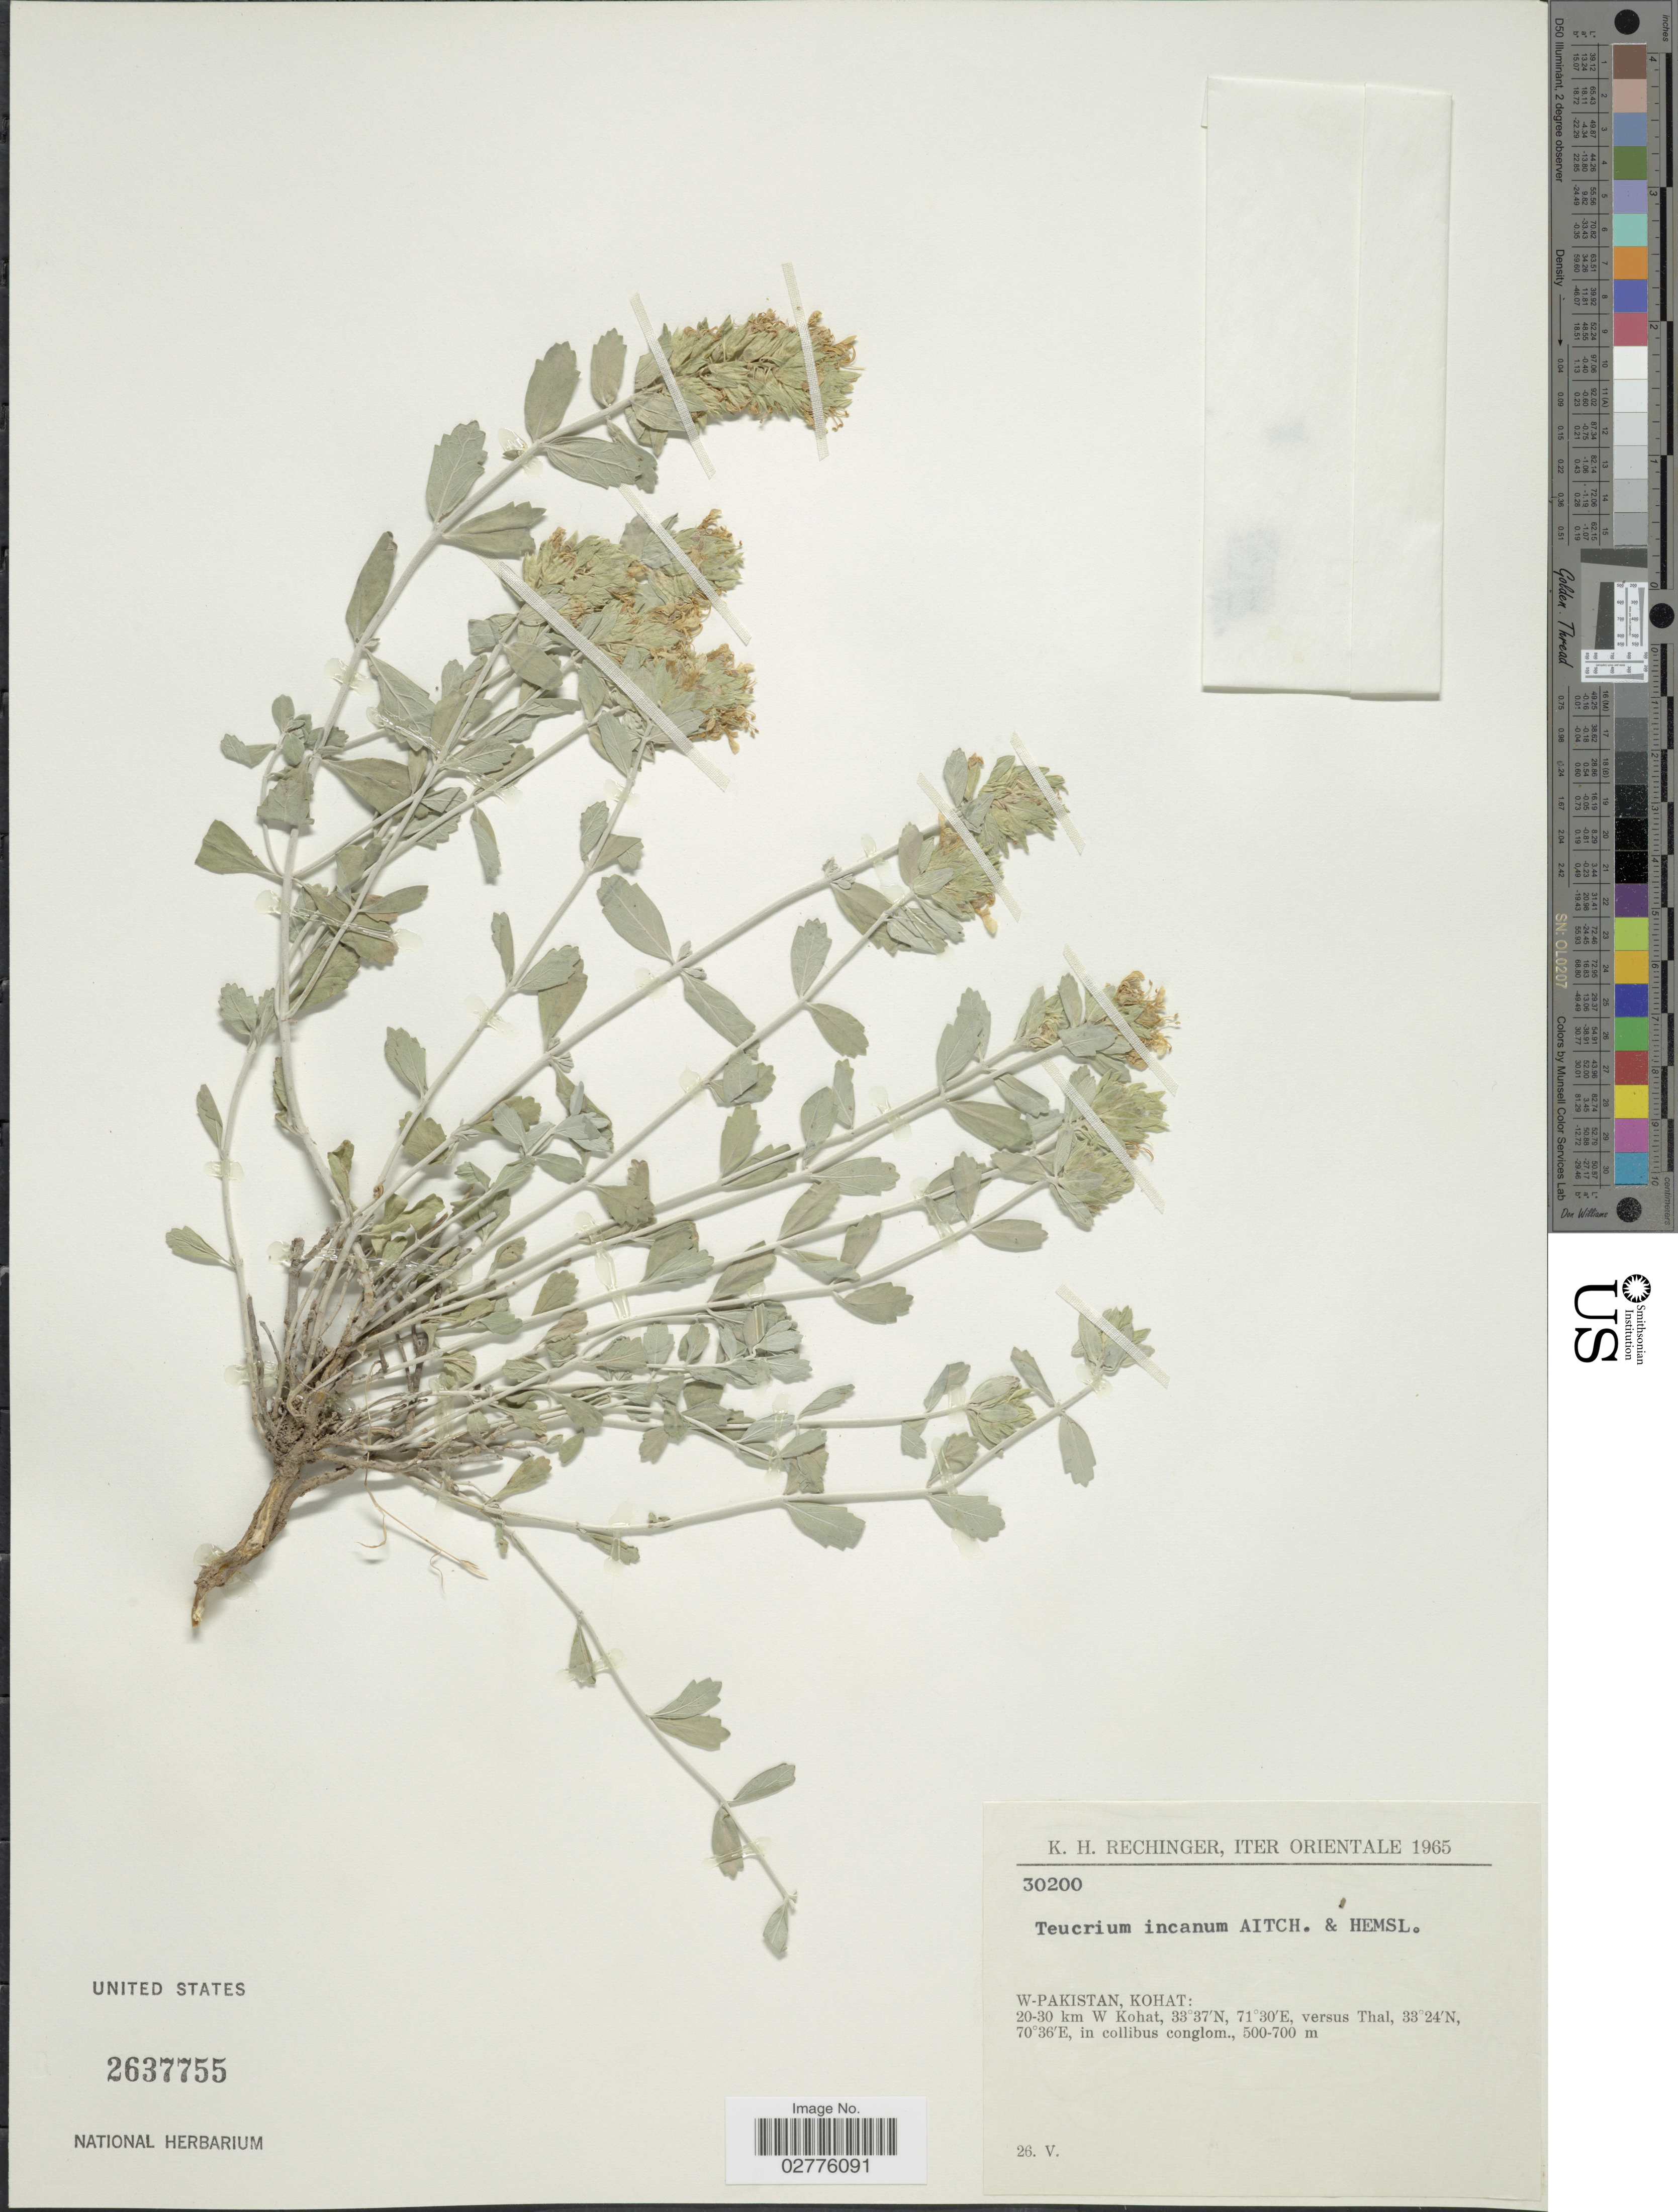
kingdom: Plantae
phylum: Tracheophyta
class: Magnoliopsida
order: Lamiales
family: Lamiaceae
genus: Teucrium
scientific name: Teucrium incanum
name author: Schur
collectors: K. H. Rechinger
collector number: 30200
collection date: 1965-05-26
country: Pakistan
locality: Orientale, W-Pakistan, Kohat: 20-30 km W Kohat, versus Thal.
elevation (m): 500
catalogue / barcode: US 2637755